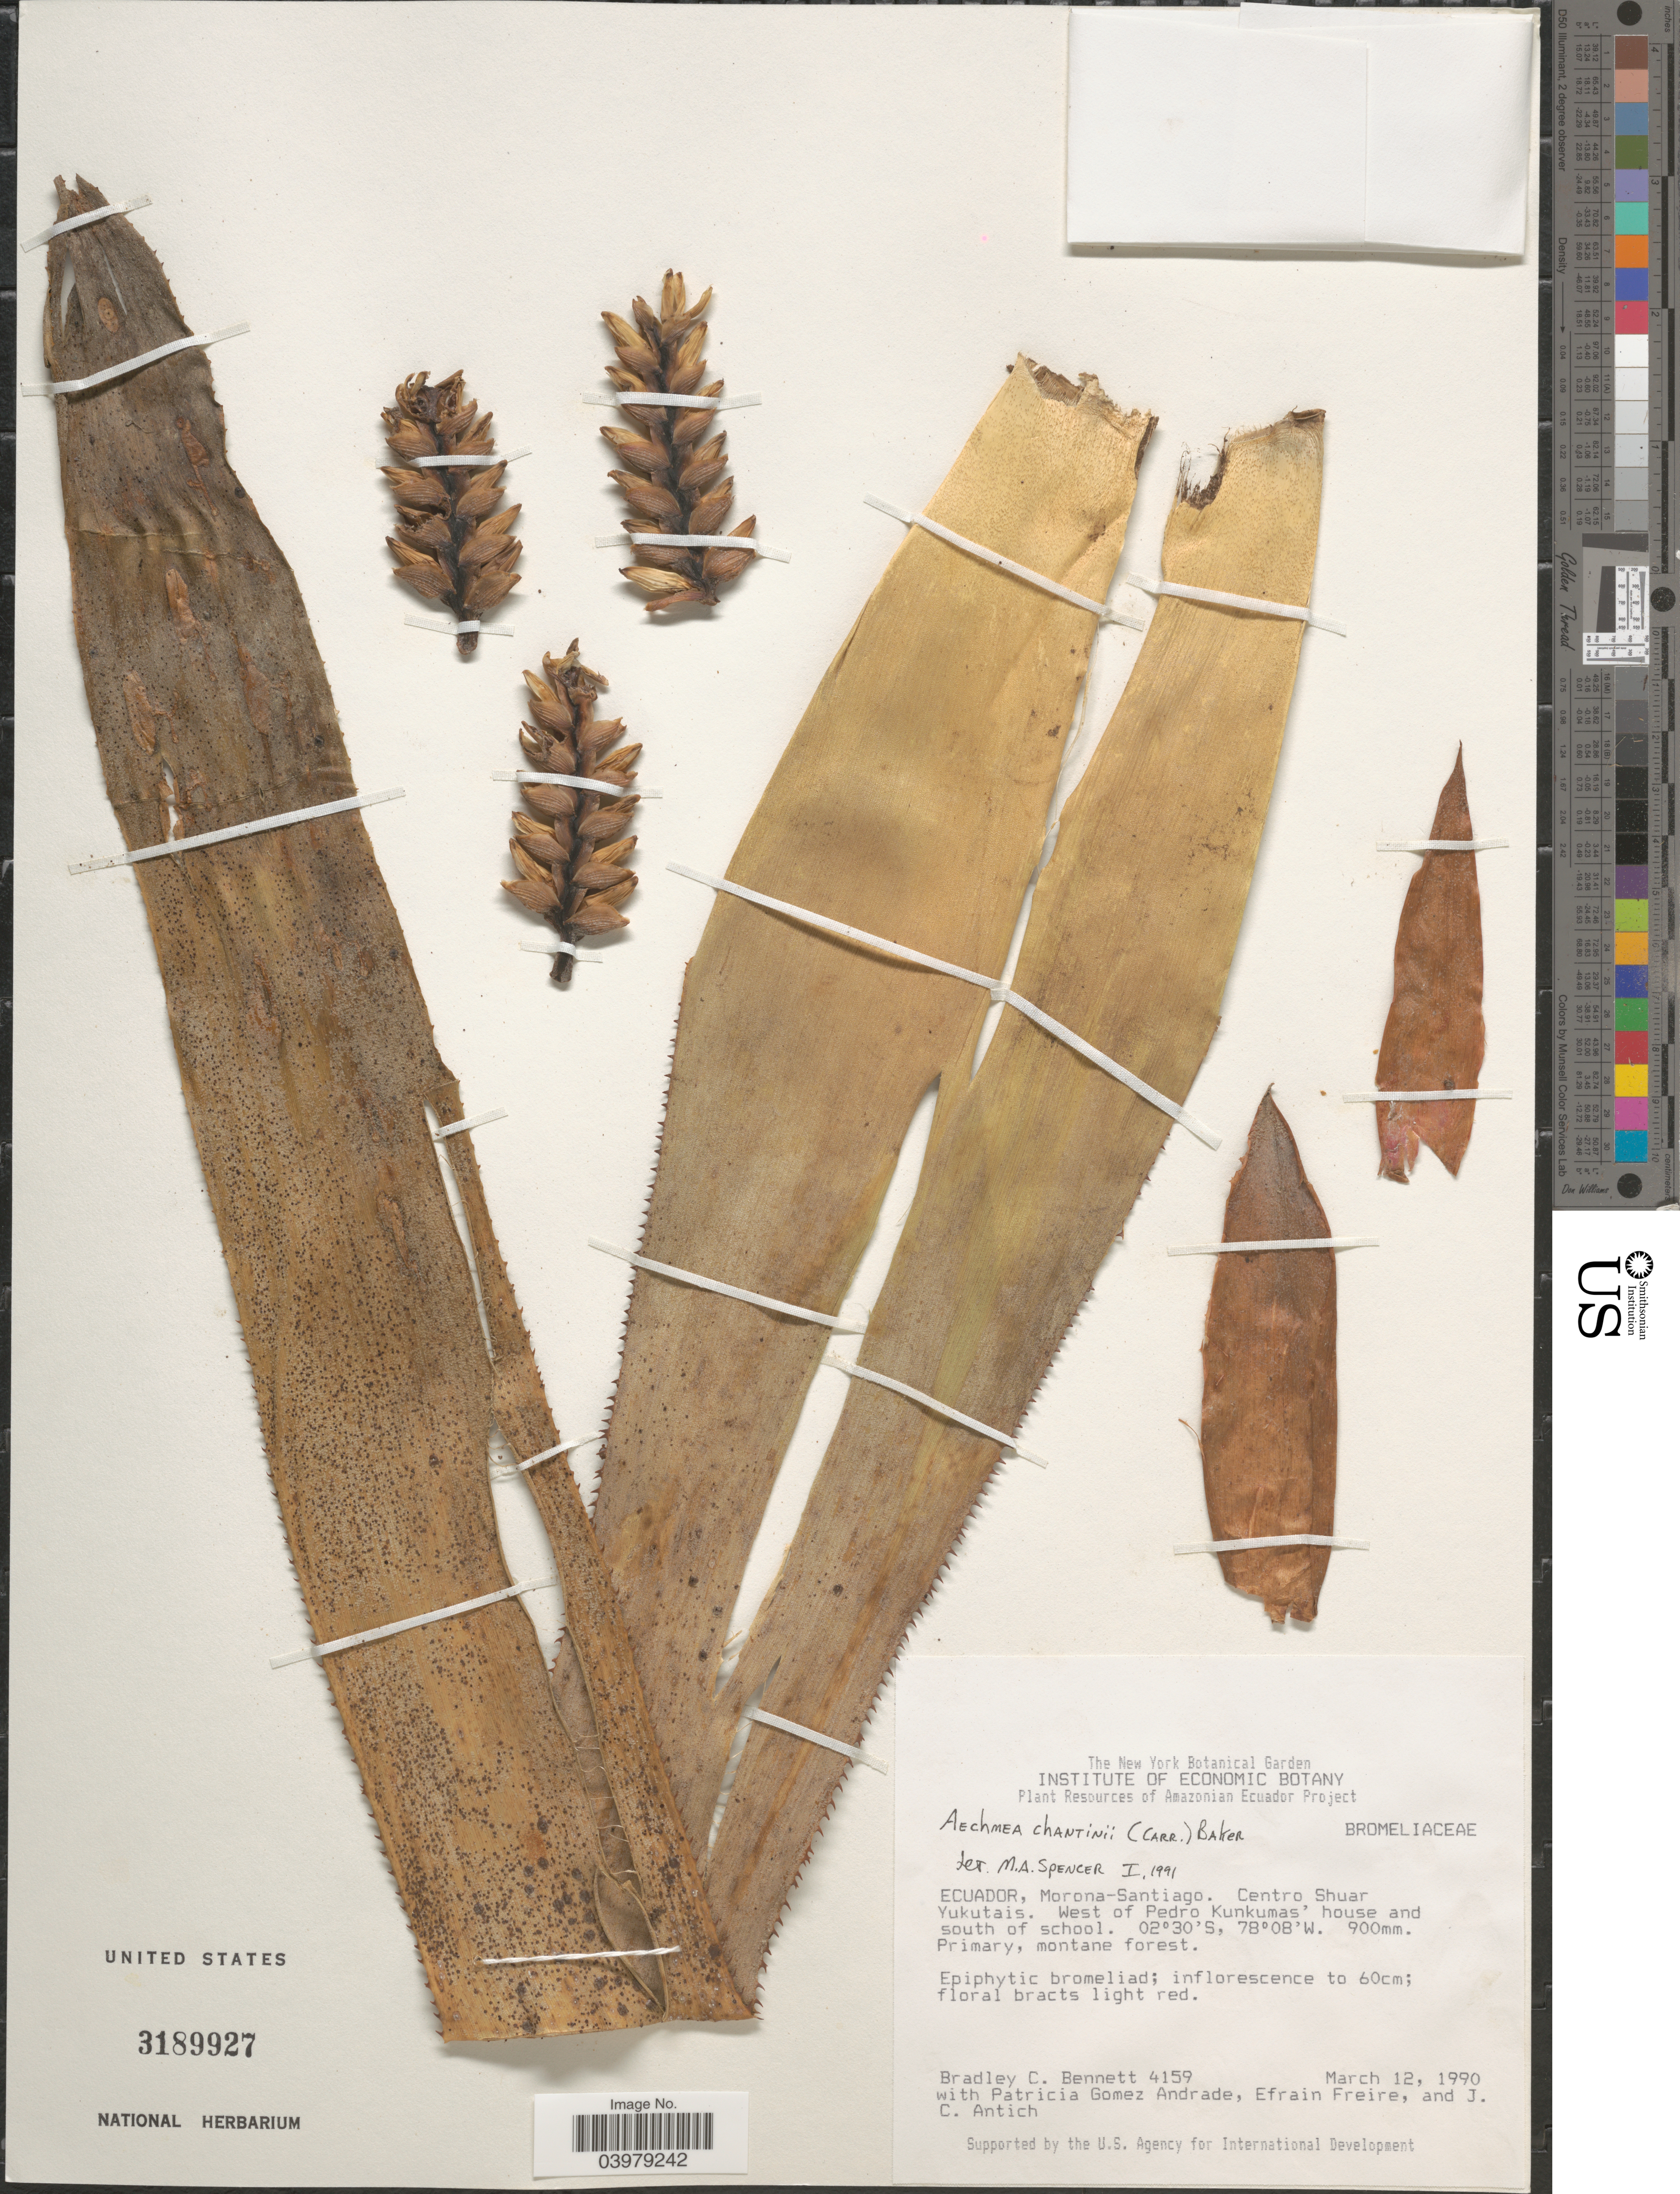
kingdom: Plantae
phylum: Tracheophyta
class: Liliopsida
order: Poales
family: Bromeliaceae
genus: Aechmea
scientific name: Aechmea chantinii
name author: (Carrière) Baker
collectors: B. C. Bennett, P. Gomez Andrade, E. Freire & J. Antich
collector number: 4159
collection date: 1990-03-12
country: Ecuador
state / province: Morona-Santiago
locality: Centro Shuar Yukutais. West of Pedro Kunkumas' house and south of school.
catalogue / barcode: US 3189927